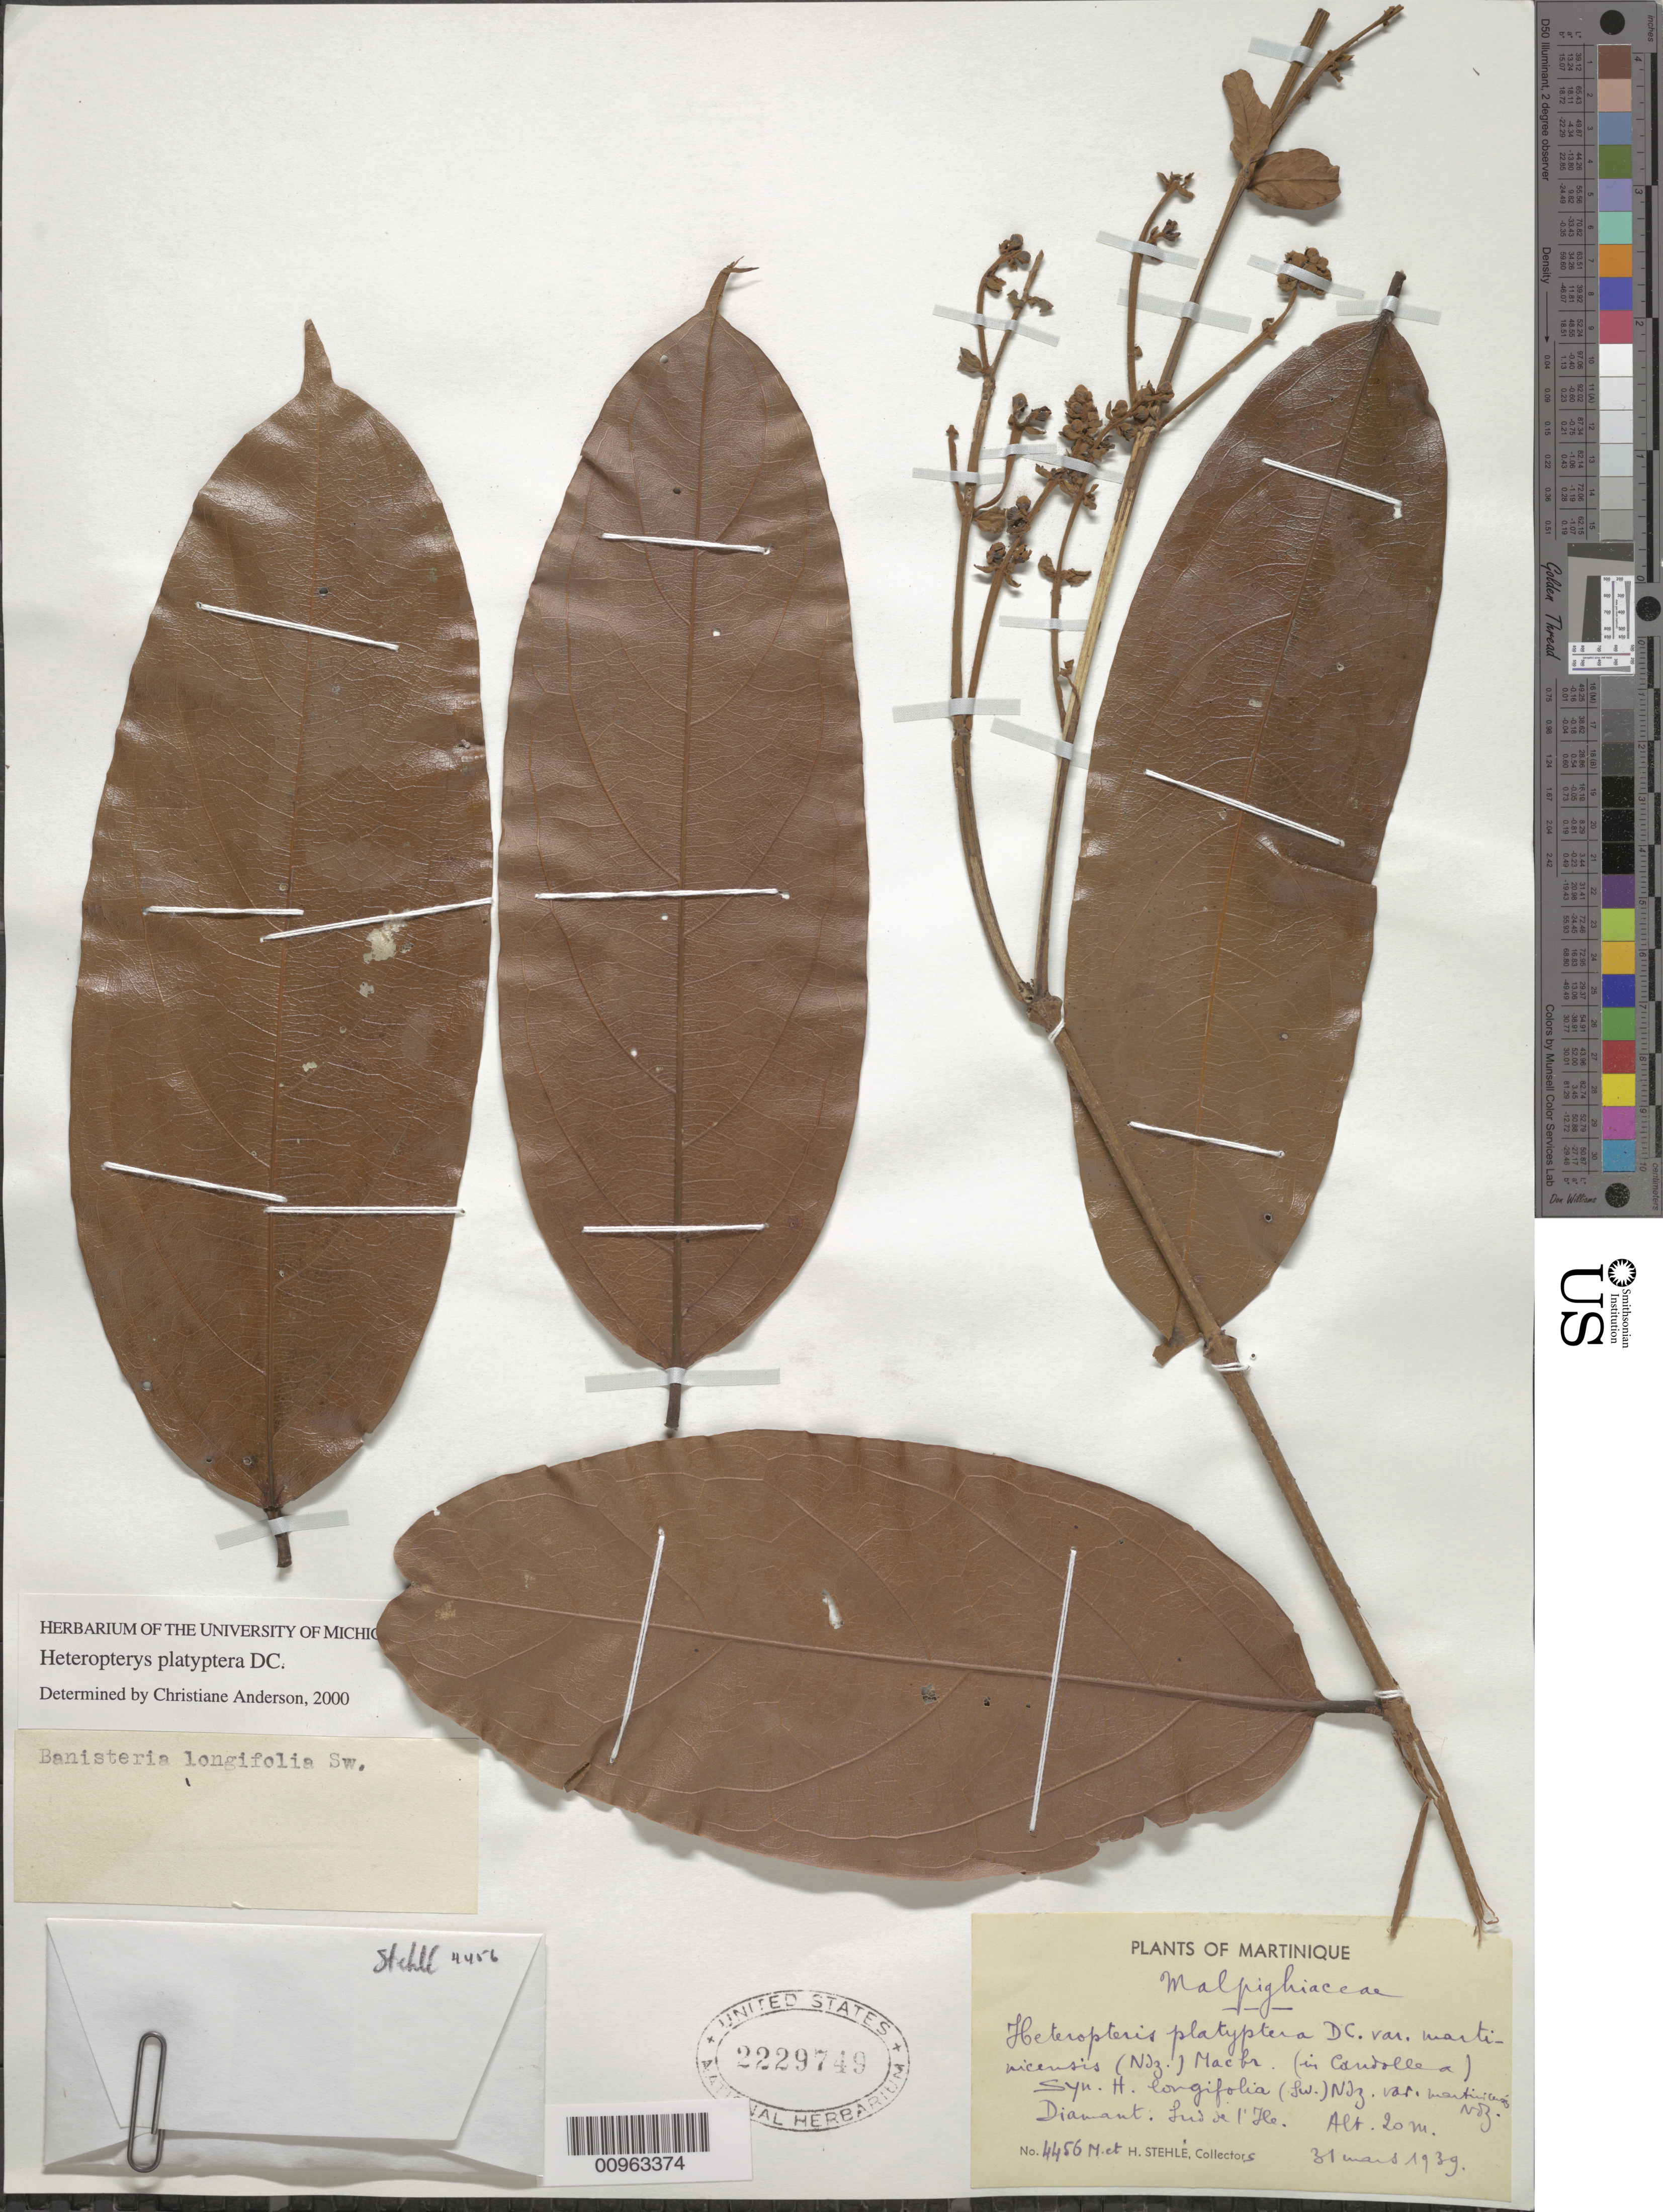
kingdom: Plantae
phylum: Tracheophyta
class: Magnoliopsida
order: Malpighiales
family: Malpighiaceae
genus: Heteropterys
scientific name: Heteropterys platyptera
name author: DC.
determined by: Anderson, C.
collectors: H. Stehlé & M. Stehlé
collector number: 4456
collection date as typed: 31 Mar 1939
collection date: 1939-03-31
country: Martinique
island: Martinique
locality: Diamant, Sud de l'Ile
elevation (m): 20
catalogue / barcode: US 2229749